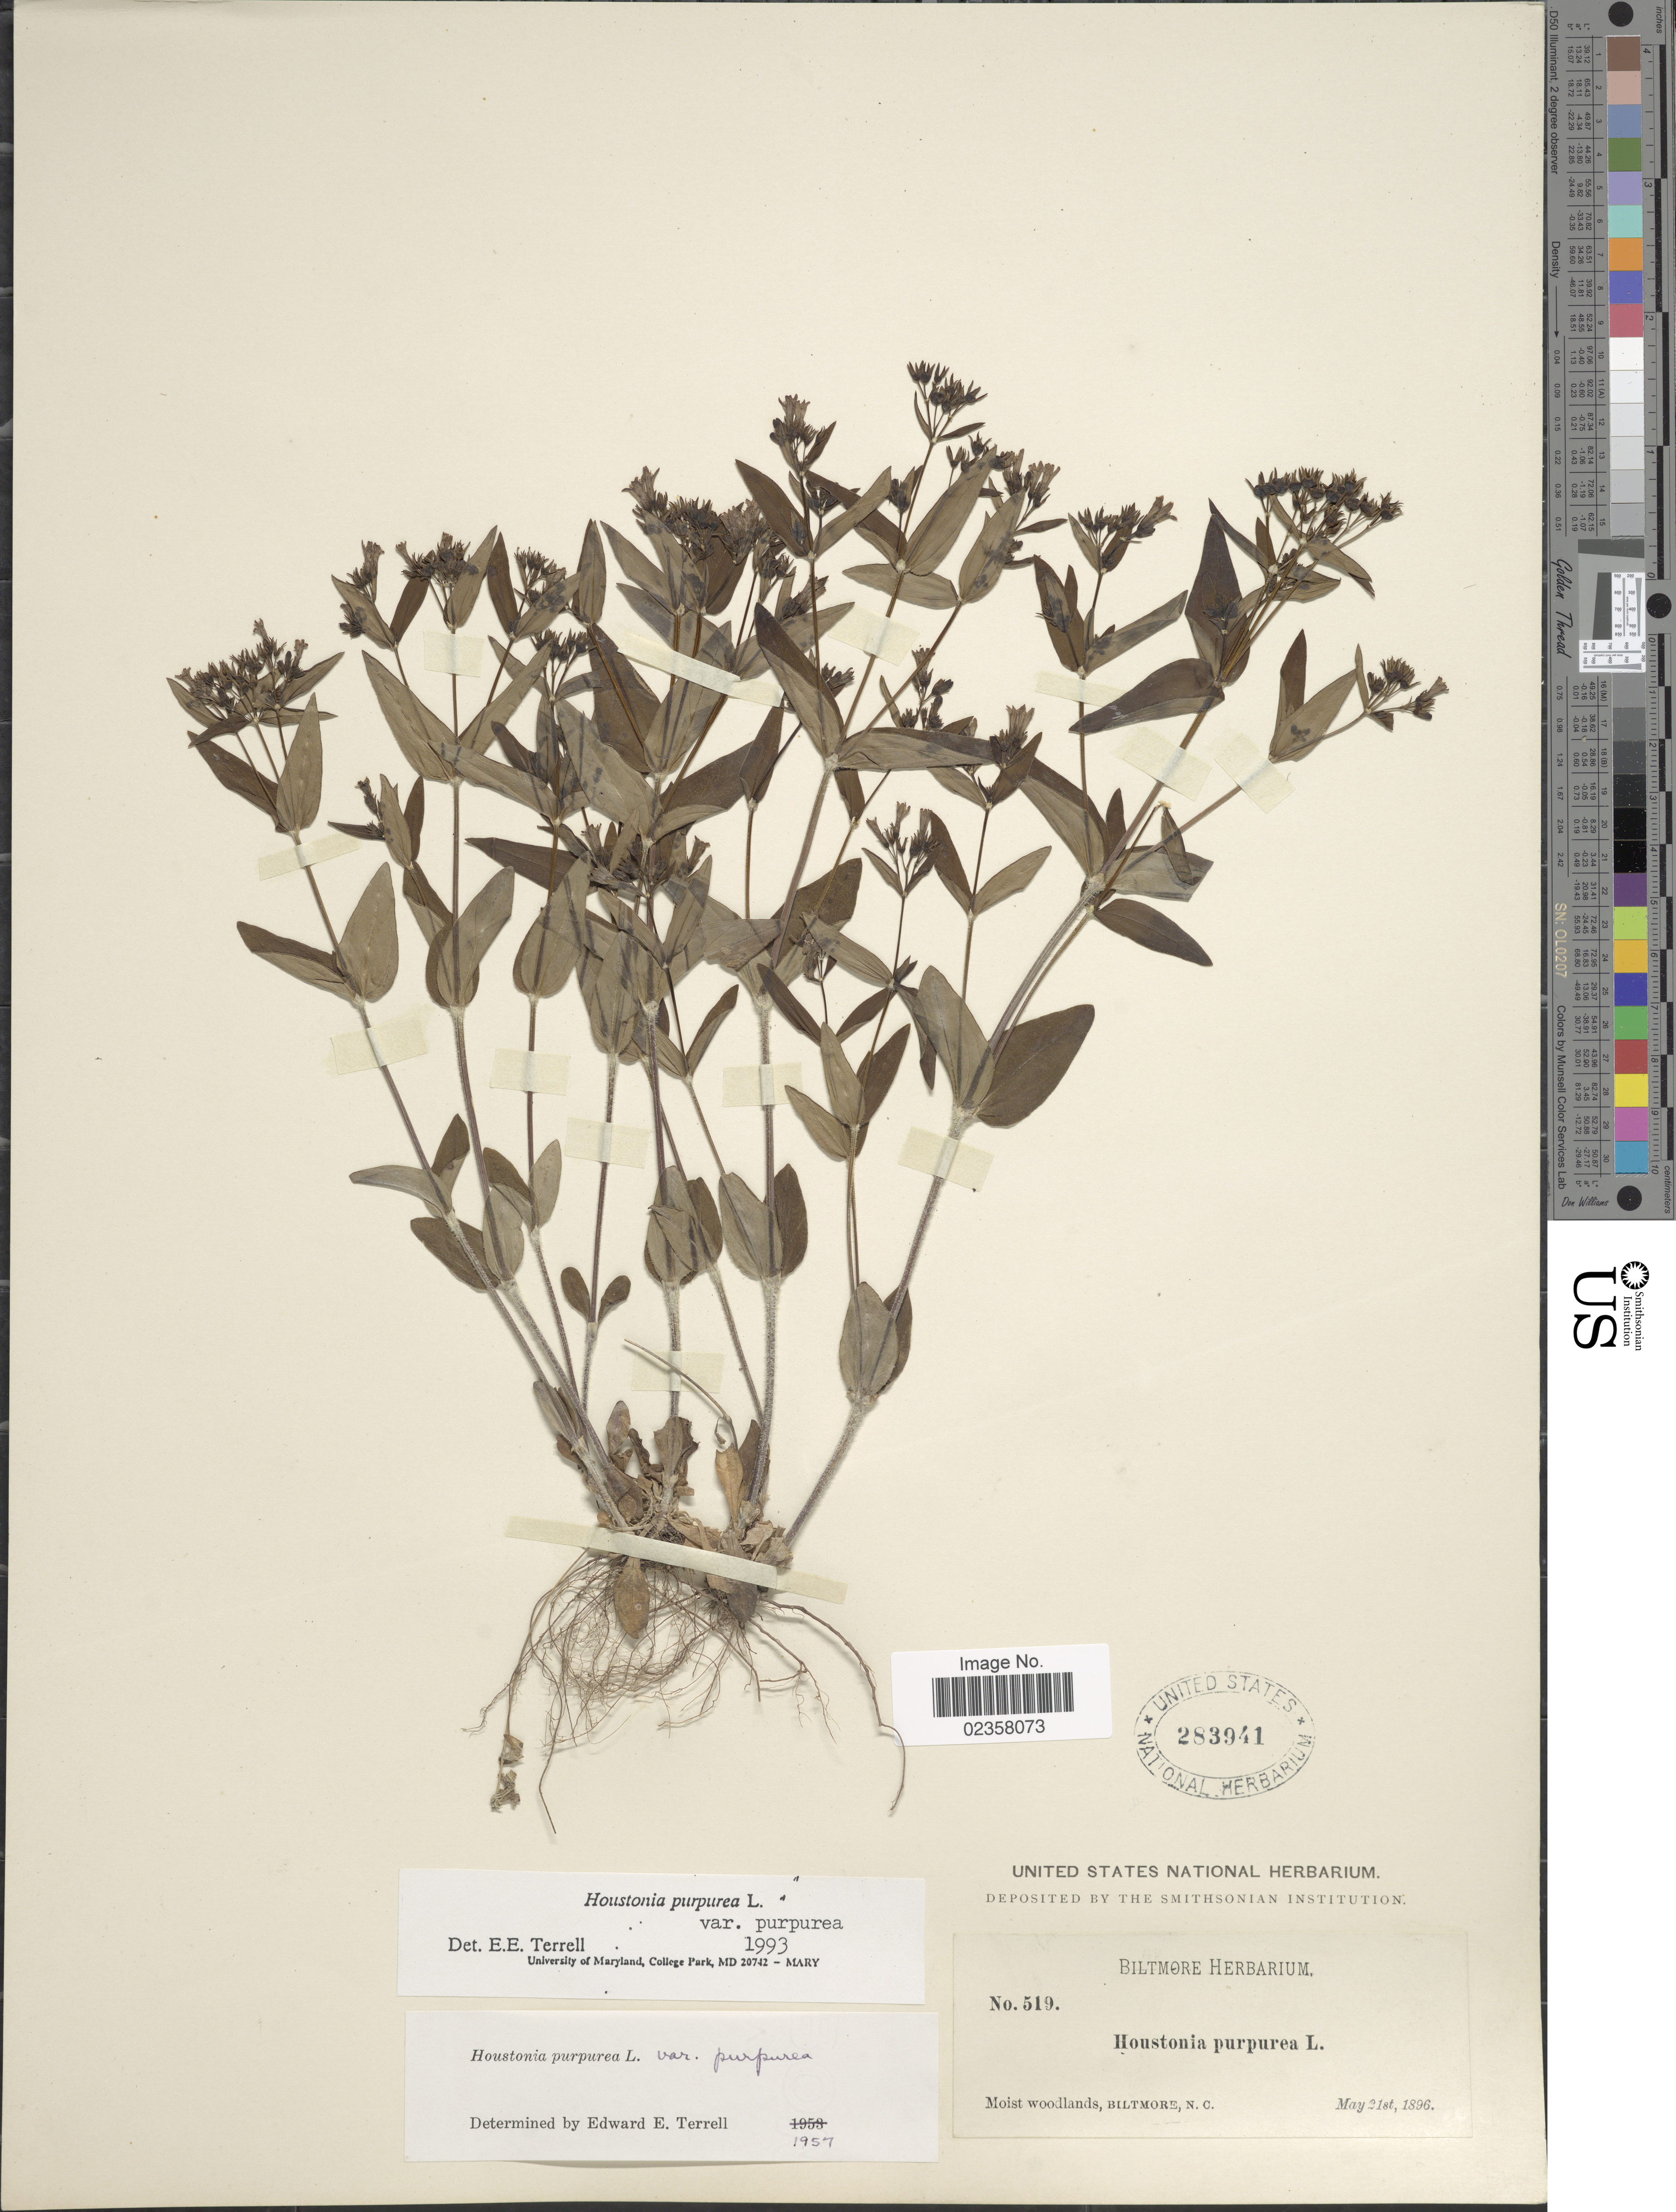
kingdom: Plantae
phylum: Tracheophyta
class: Magnoliopsida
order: Gentianales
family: Rubiaceae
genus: Houstonia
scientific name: Houstonia purpurea var. purpurea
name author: L.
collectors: ex herb. Biltmore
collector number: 519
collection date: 1896-05-21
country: United States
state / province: North Carolina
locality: Moist woodland, Biltmore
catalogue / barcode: US 283941